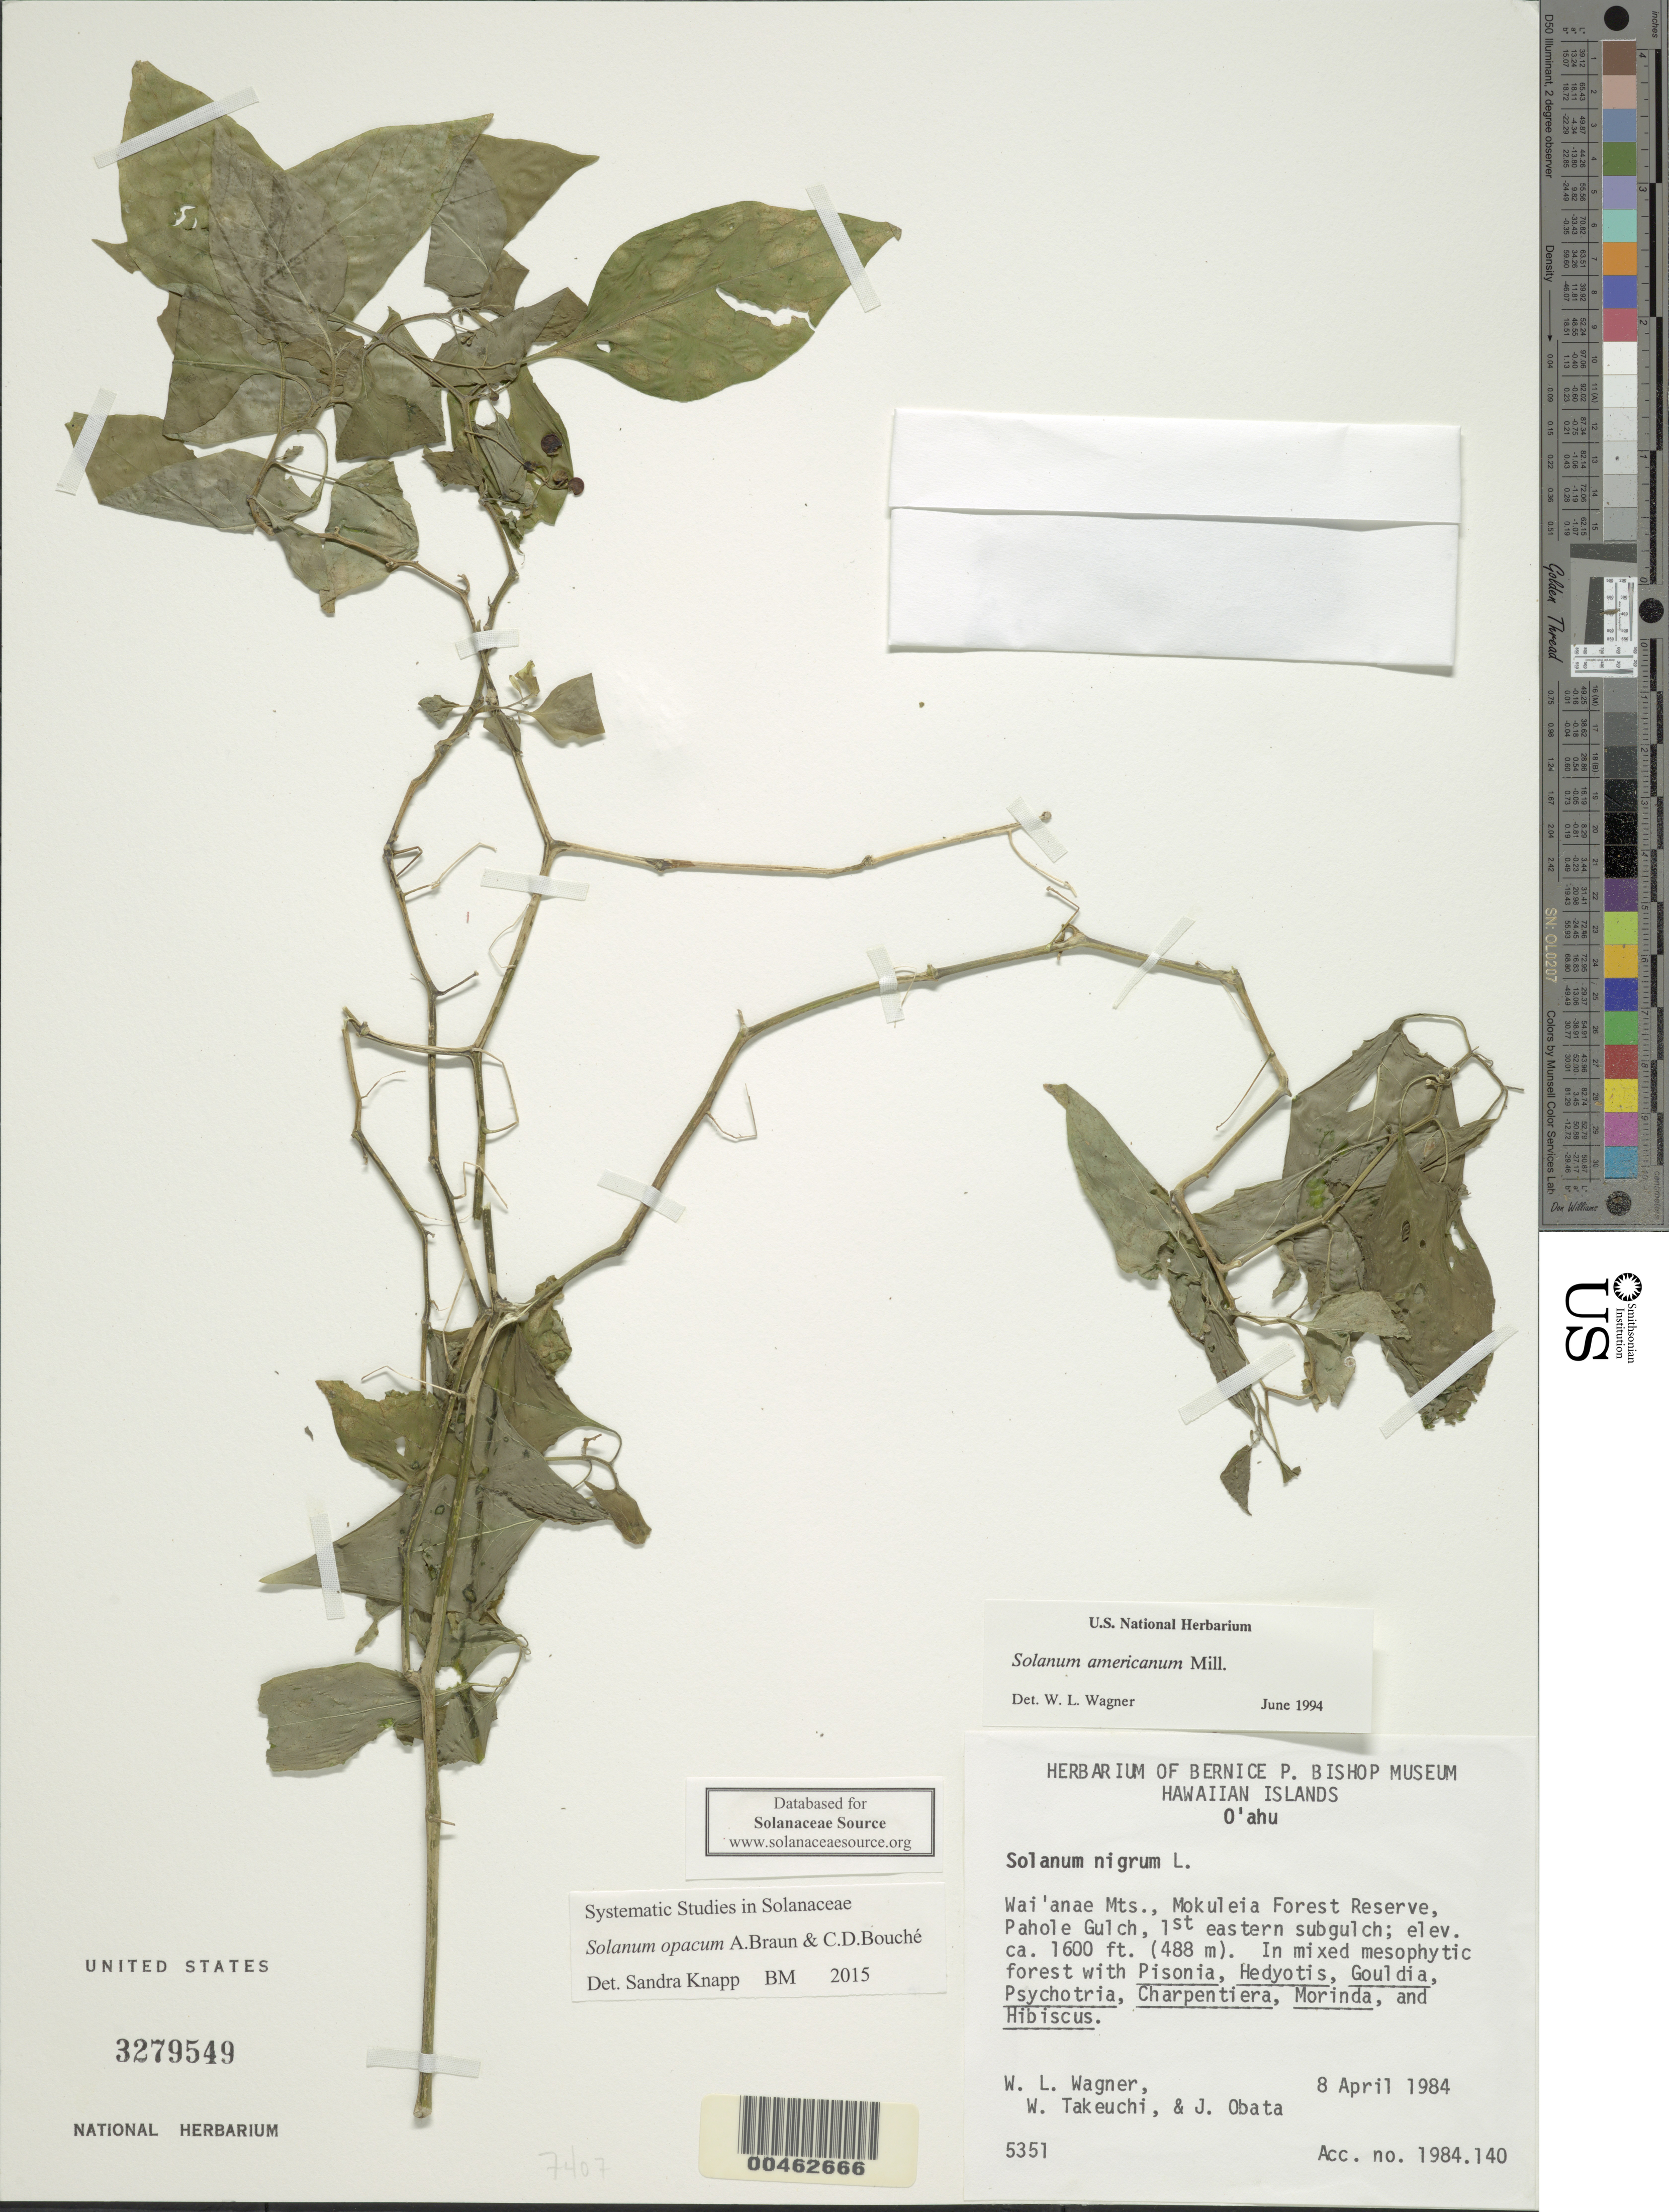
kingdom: Plantae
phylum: Tracheophyta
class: Magnoliopsida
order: Solanales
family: Solanaceae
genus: Solanum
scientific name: Solanum opacum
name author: A. Braun & C.D. Bouché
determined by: Knapp, S. D.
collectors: W. L. Wagner, W. N. Takeuchi & J. Obata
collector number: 5351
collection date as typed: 8 Apr 1984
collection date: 1984-04-08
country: United States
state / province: Hawaii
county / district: Honolulu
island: Oahu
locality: Wai'anae Mts., Mokuleia Forest Reserve, Pahole Gulch, 1st eastern subgulch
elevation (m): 488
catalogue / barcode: US 3279549